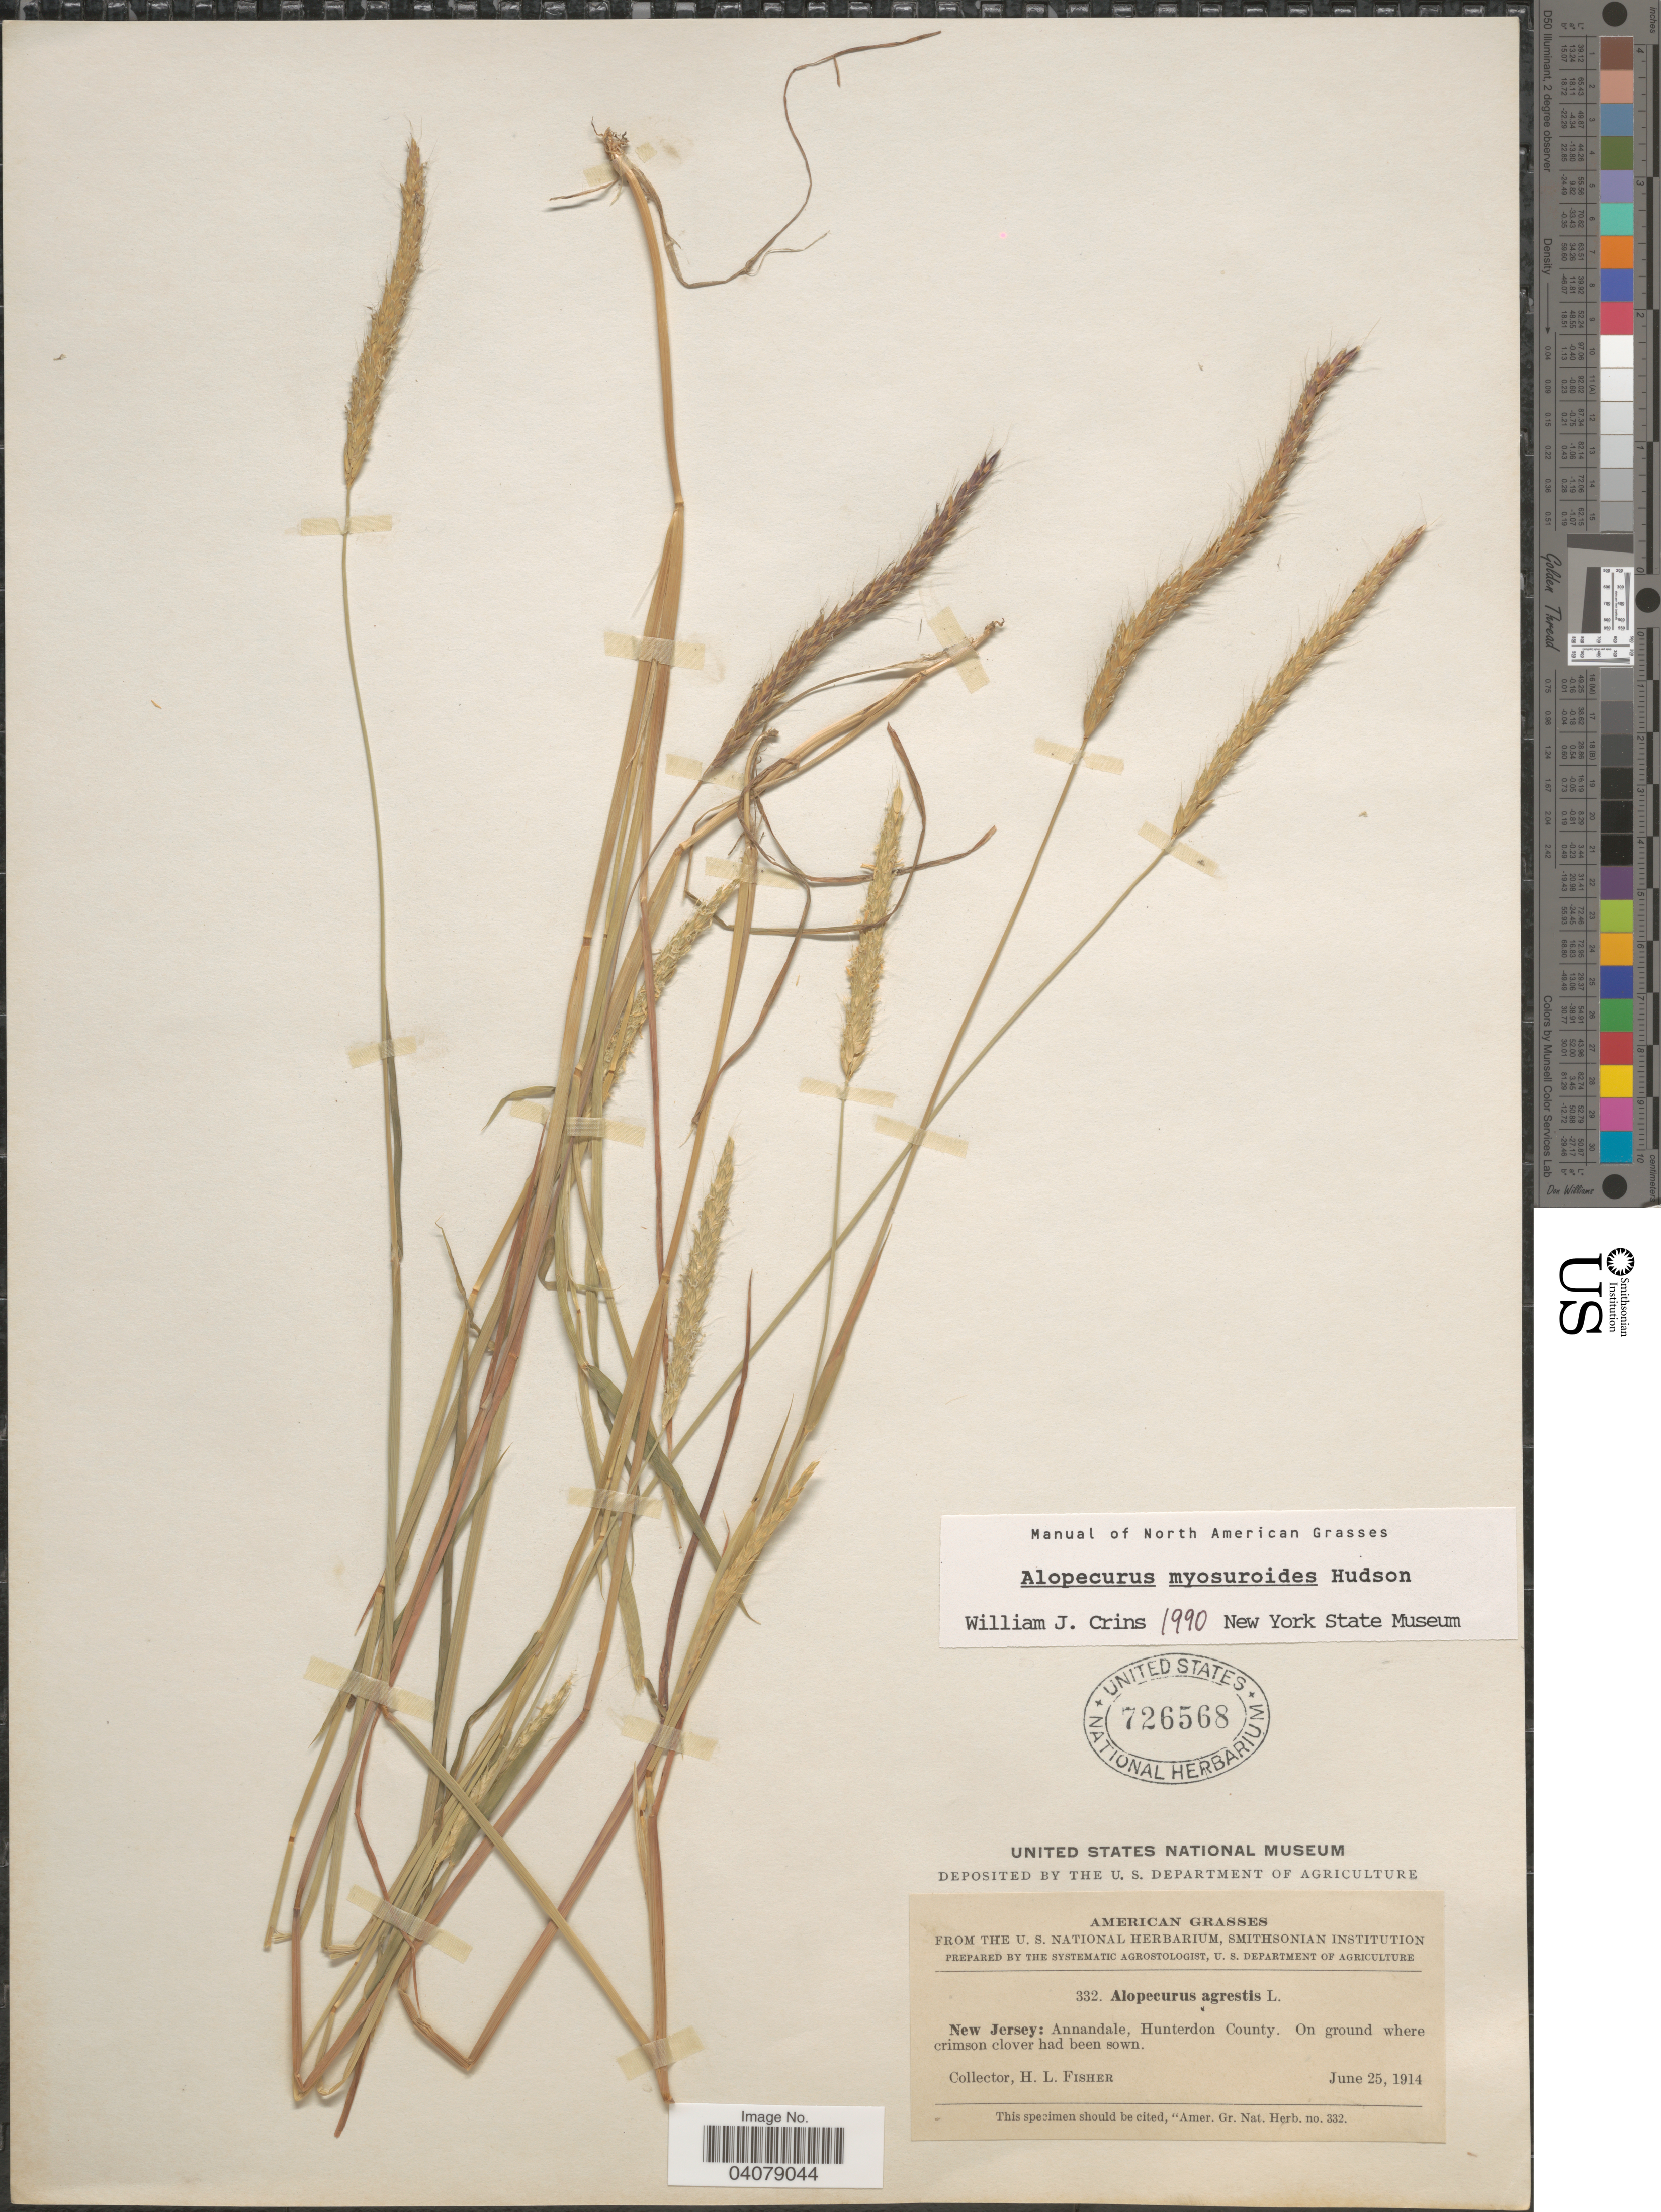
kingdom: Plantae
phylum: Tracheophyta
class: Liliopsida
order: Poales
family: Poaceae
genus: Alopecurus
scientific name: Alopecurus myosuroides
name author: Huds.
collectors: H. L. Fisher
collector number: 332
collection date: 1914-06-25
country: United States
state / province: New Jersey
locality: Anandale, Hunterdon County.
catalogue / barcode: US 726568